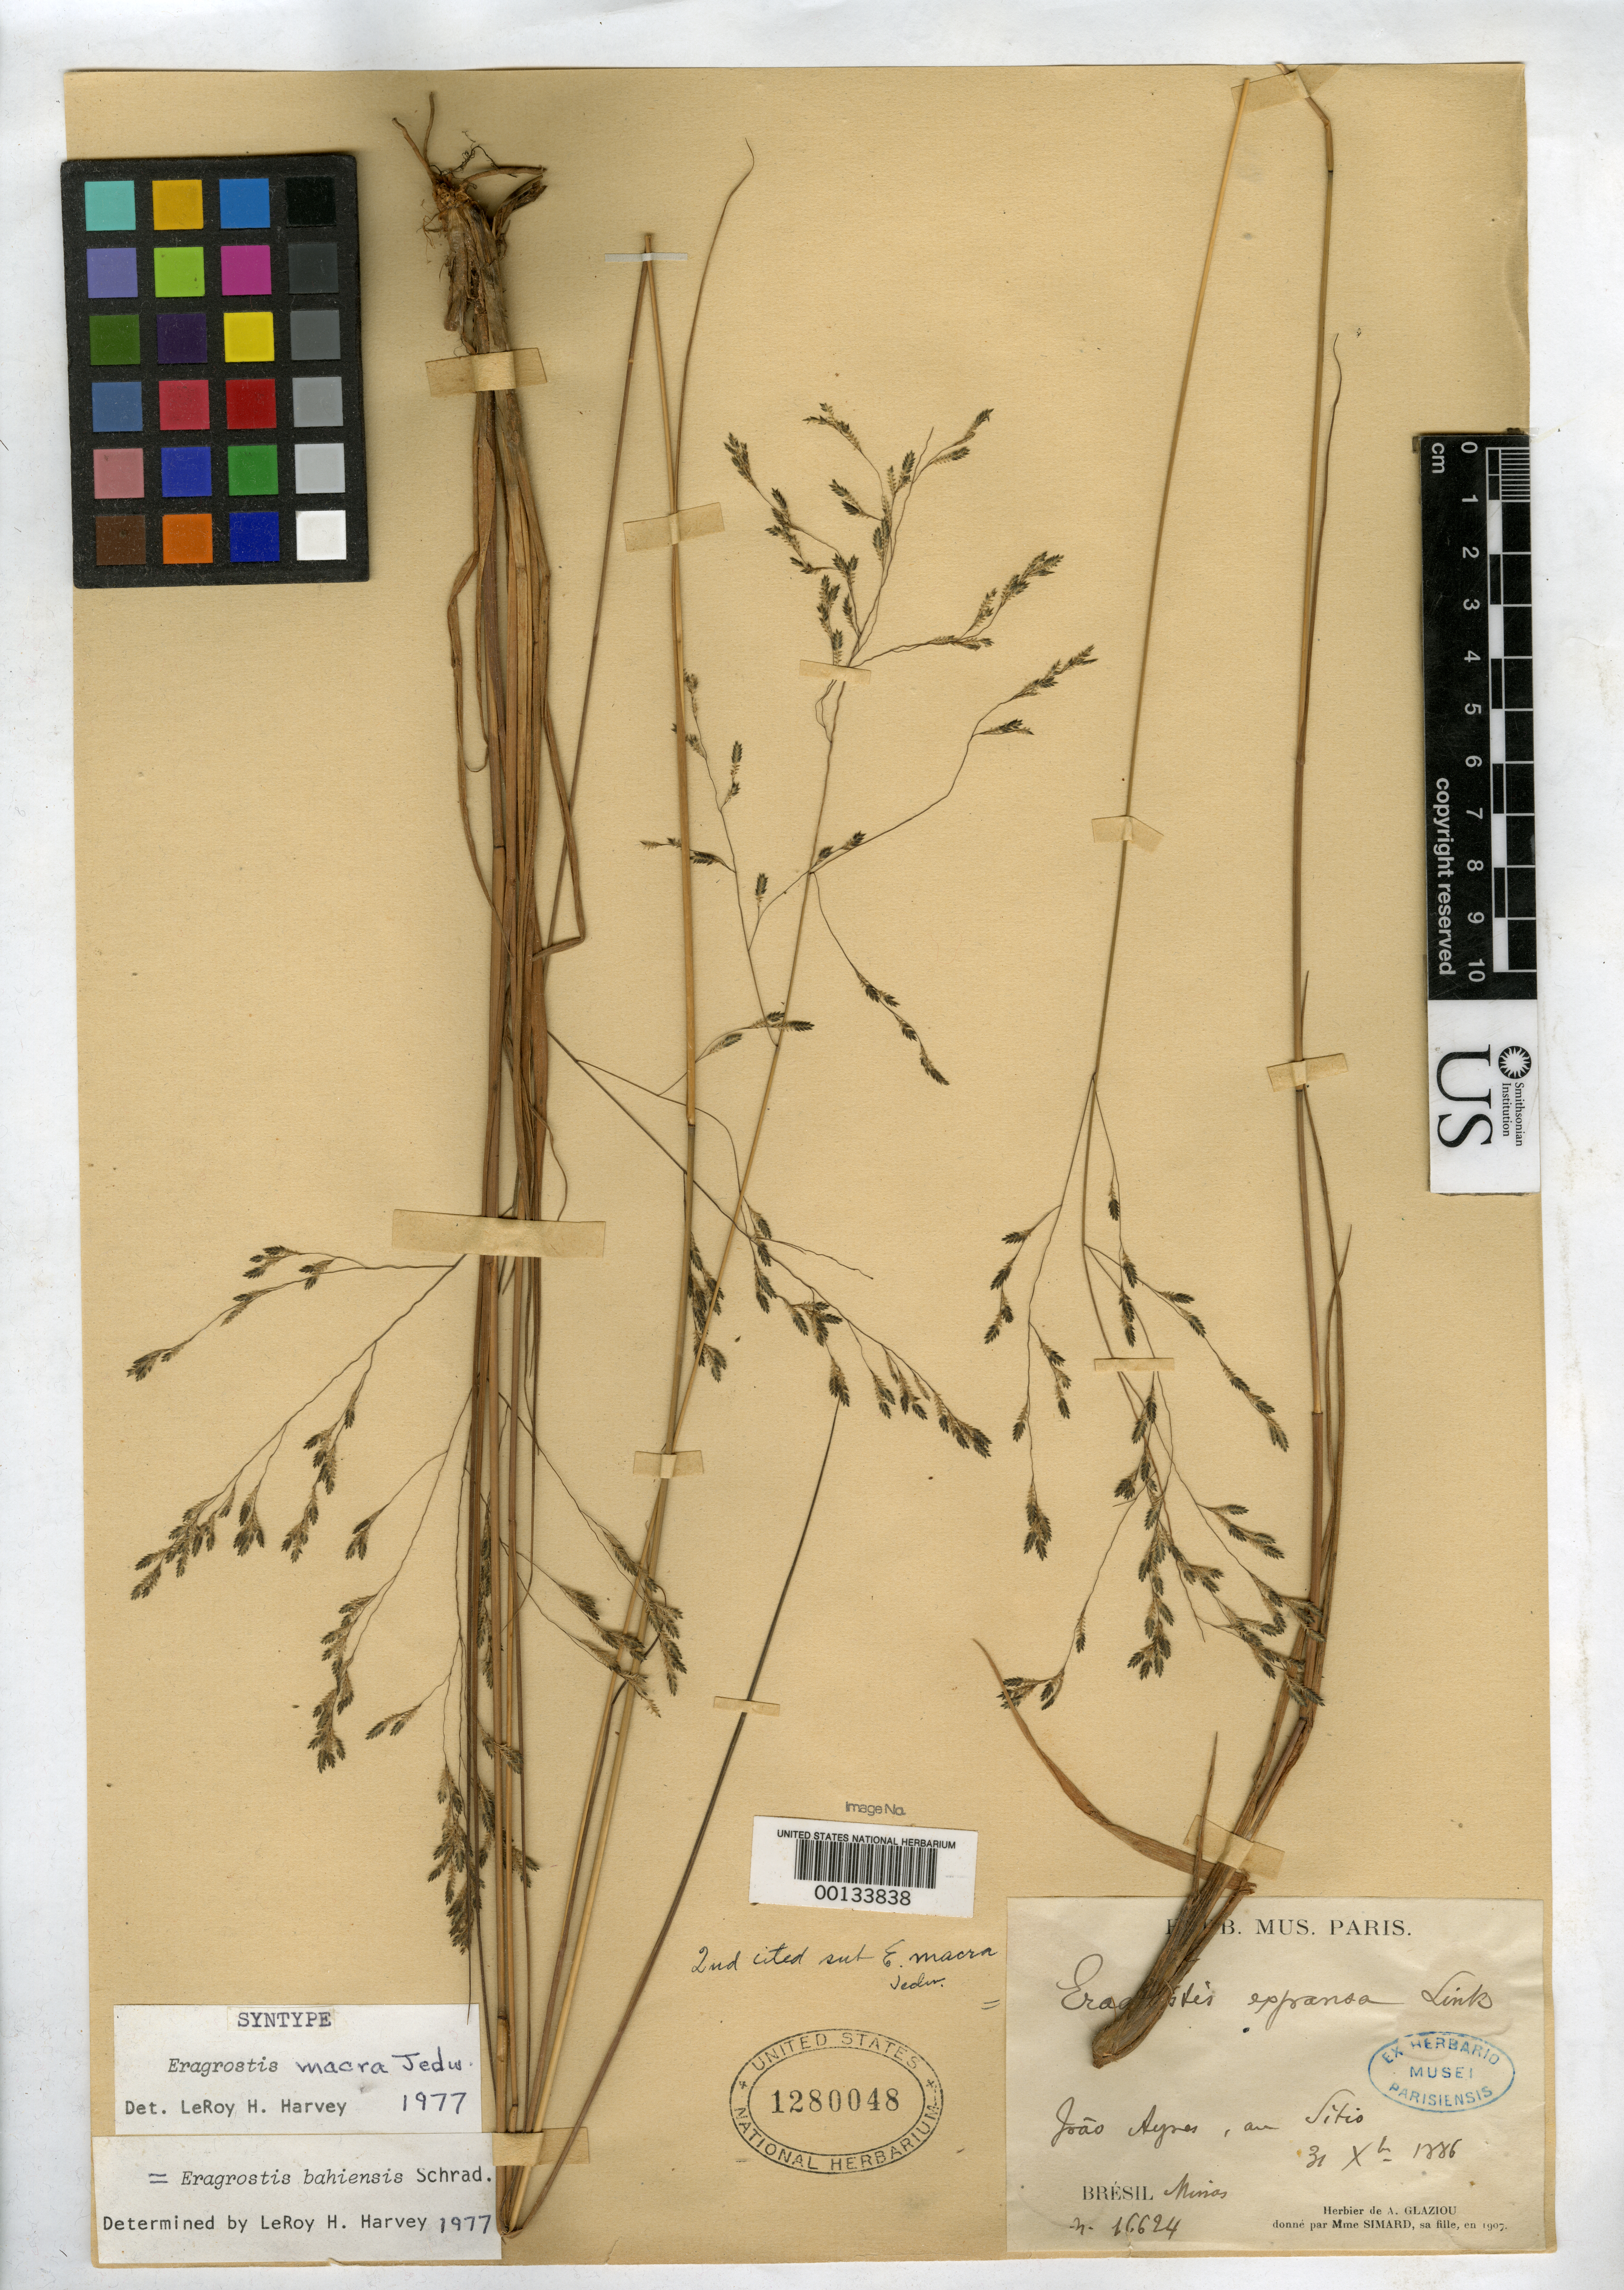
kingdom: Plantae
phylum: Tracheophyta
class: Liliopsida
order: Poales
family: Poaceae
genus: Eragrostis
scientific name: Eragrostis macra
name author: Jedwabn.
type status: Syntype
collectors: A. F. M. Glaziou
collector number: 16624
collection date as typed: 03 Nov 1887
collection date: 1887-11-03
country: Brazil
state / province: Minas Gerais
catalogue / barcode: US 1280048